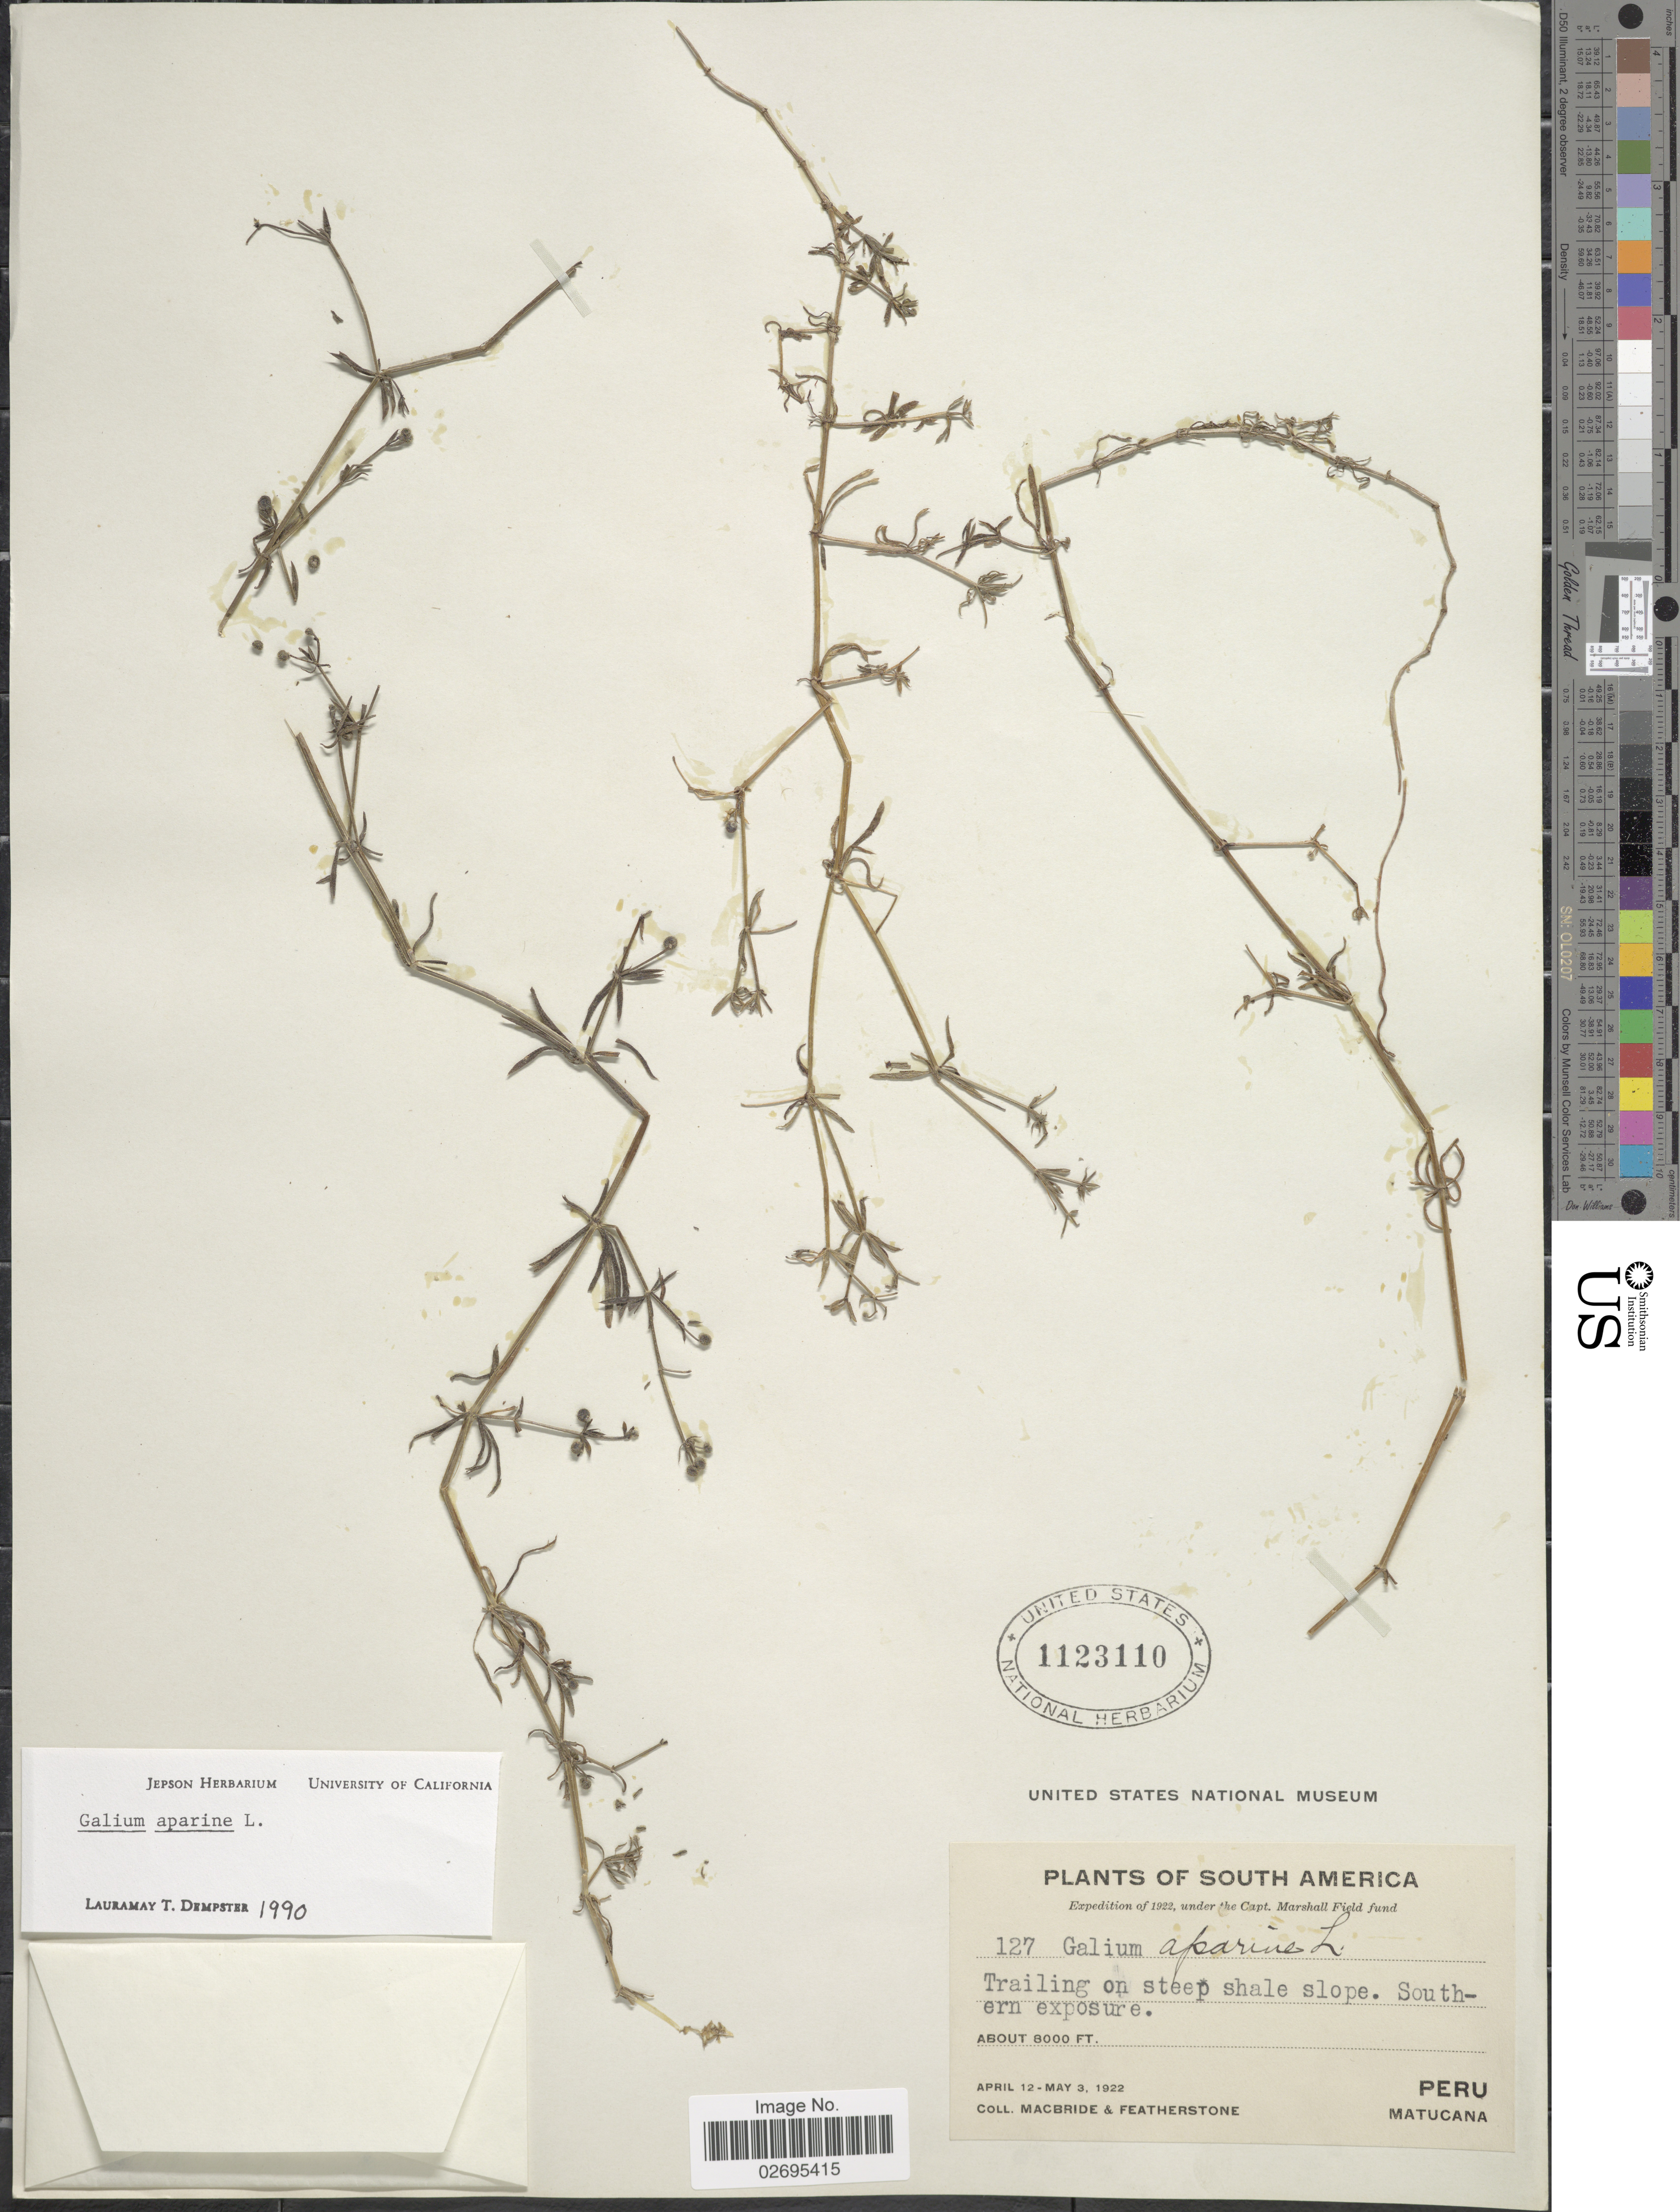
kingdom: Plantae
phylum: Tracheophyta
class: Magnoliopsida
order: Gentianales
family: Rubiaceae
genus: Galium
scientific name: Galium aparine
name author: L.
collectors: Macbride, -- & -. Featherstone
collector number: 127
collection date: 1922-04-12/1922-05-03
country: Peru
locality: Trailing on steep shale slope. Southern exposure, Matucana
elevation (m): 2438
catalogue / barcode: US 1123110